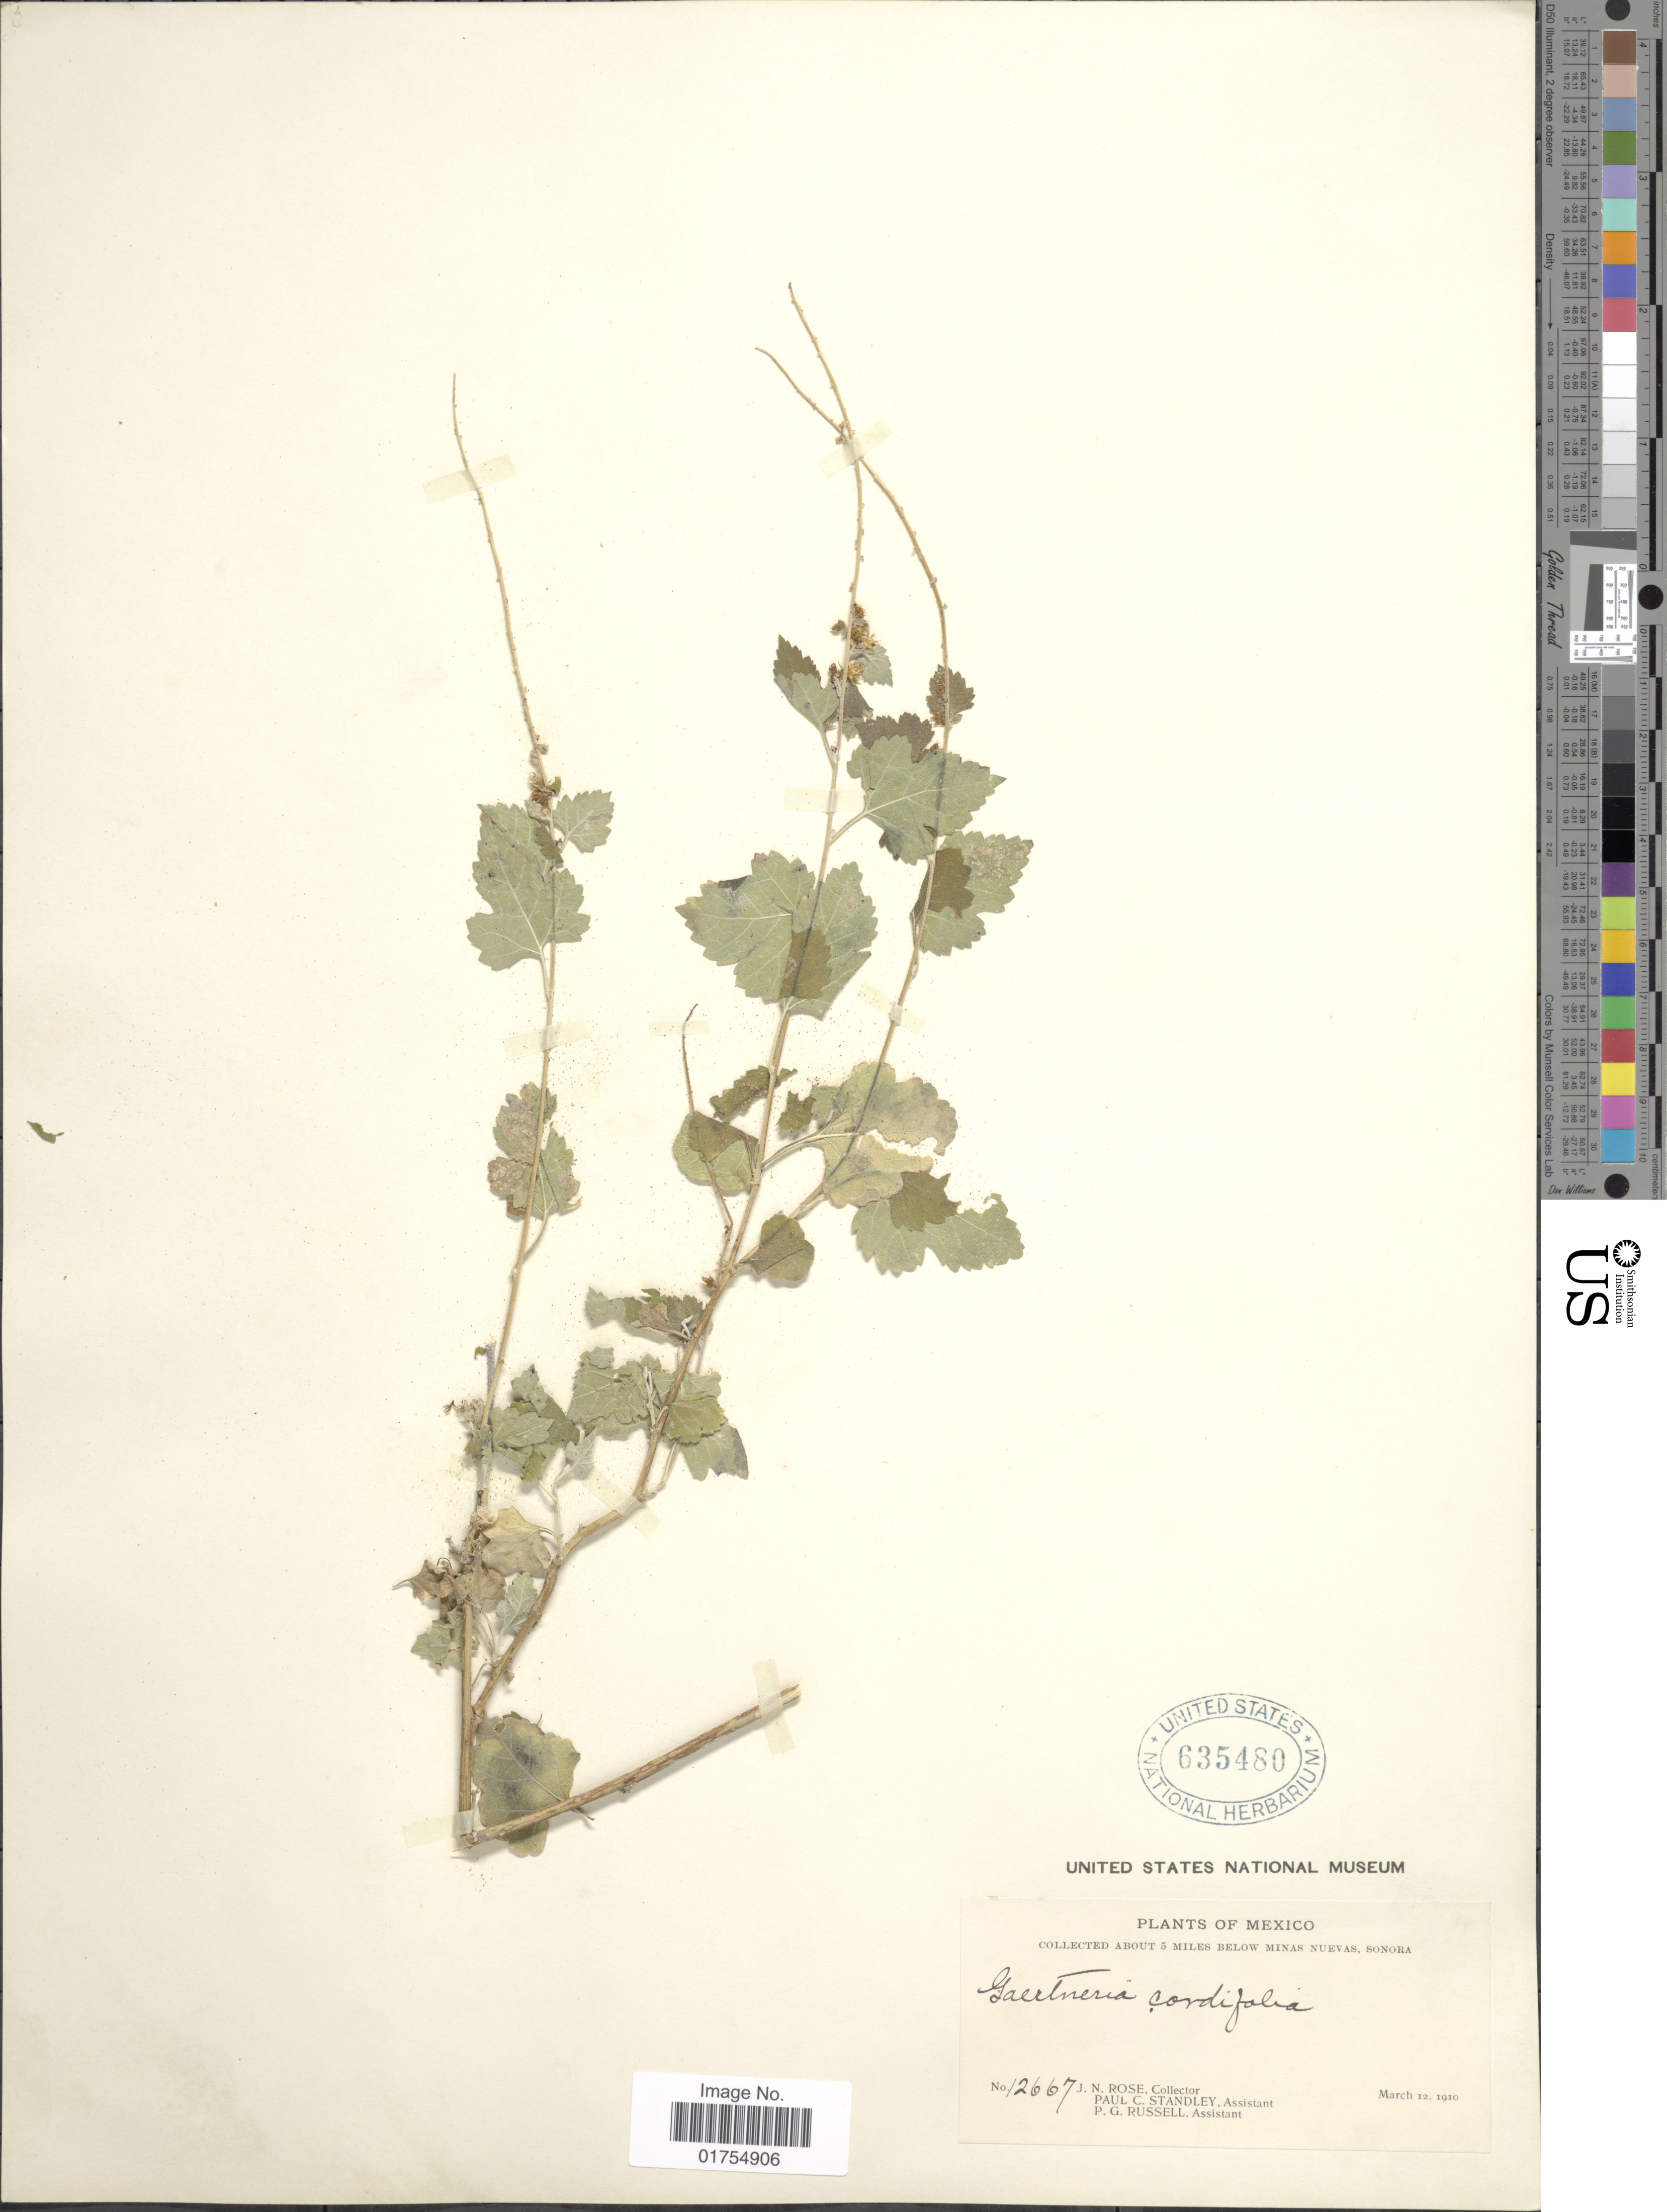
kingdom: Plantae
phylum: Tracheophyta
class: Magnoliopsida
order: Asterales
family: Asteraceae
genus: Franseria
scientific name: Franseria cordifolia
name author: A. Gray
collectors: J. N. Rose, P. C. Standley & P. G. Russell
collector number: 12667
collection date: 1910-03-12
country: Mexico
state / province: Sonora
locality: About 5 miles below Minas Nuevas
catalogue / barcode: US 635480